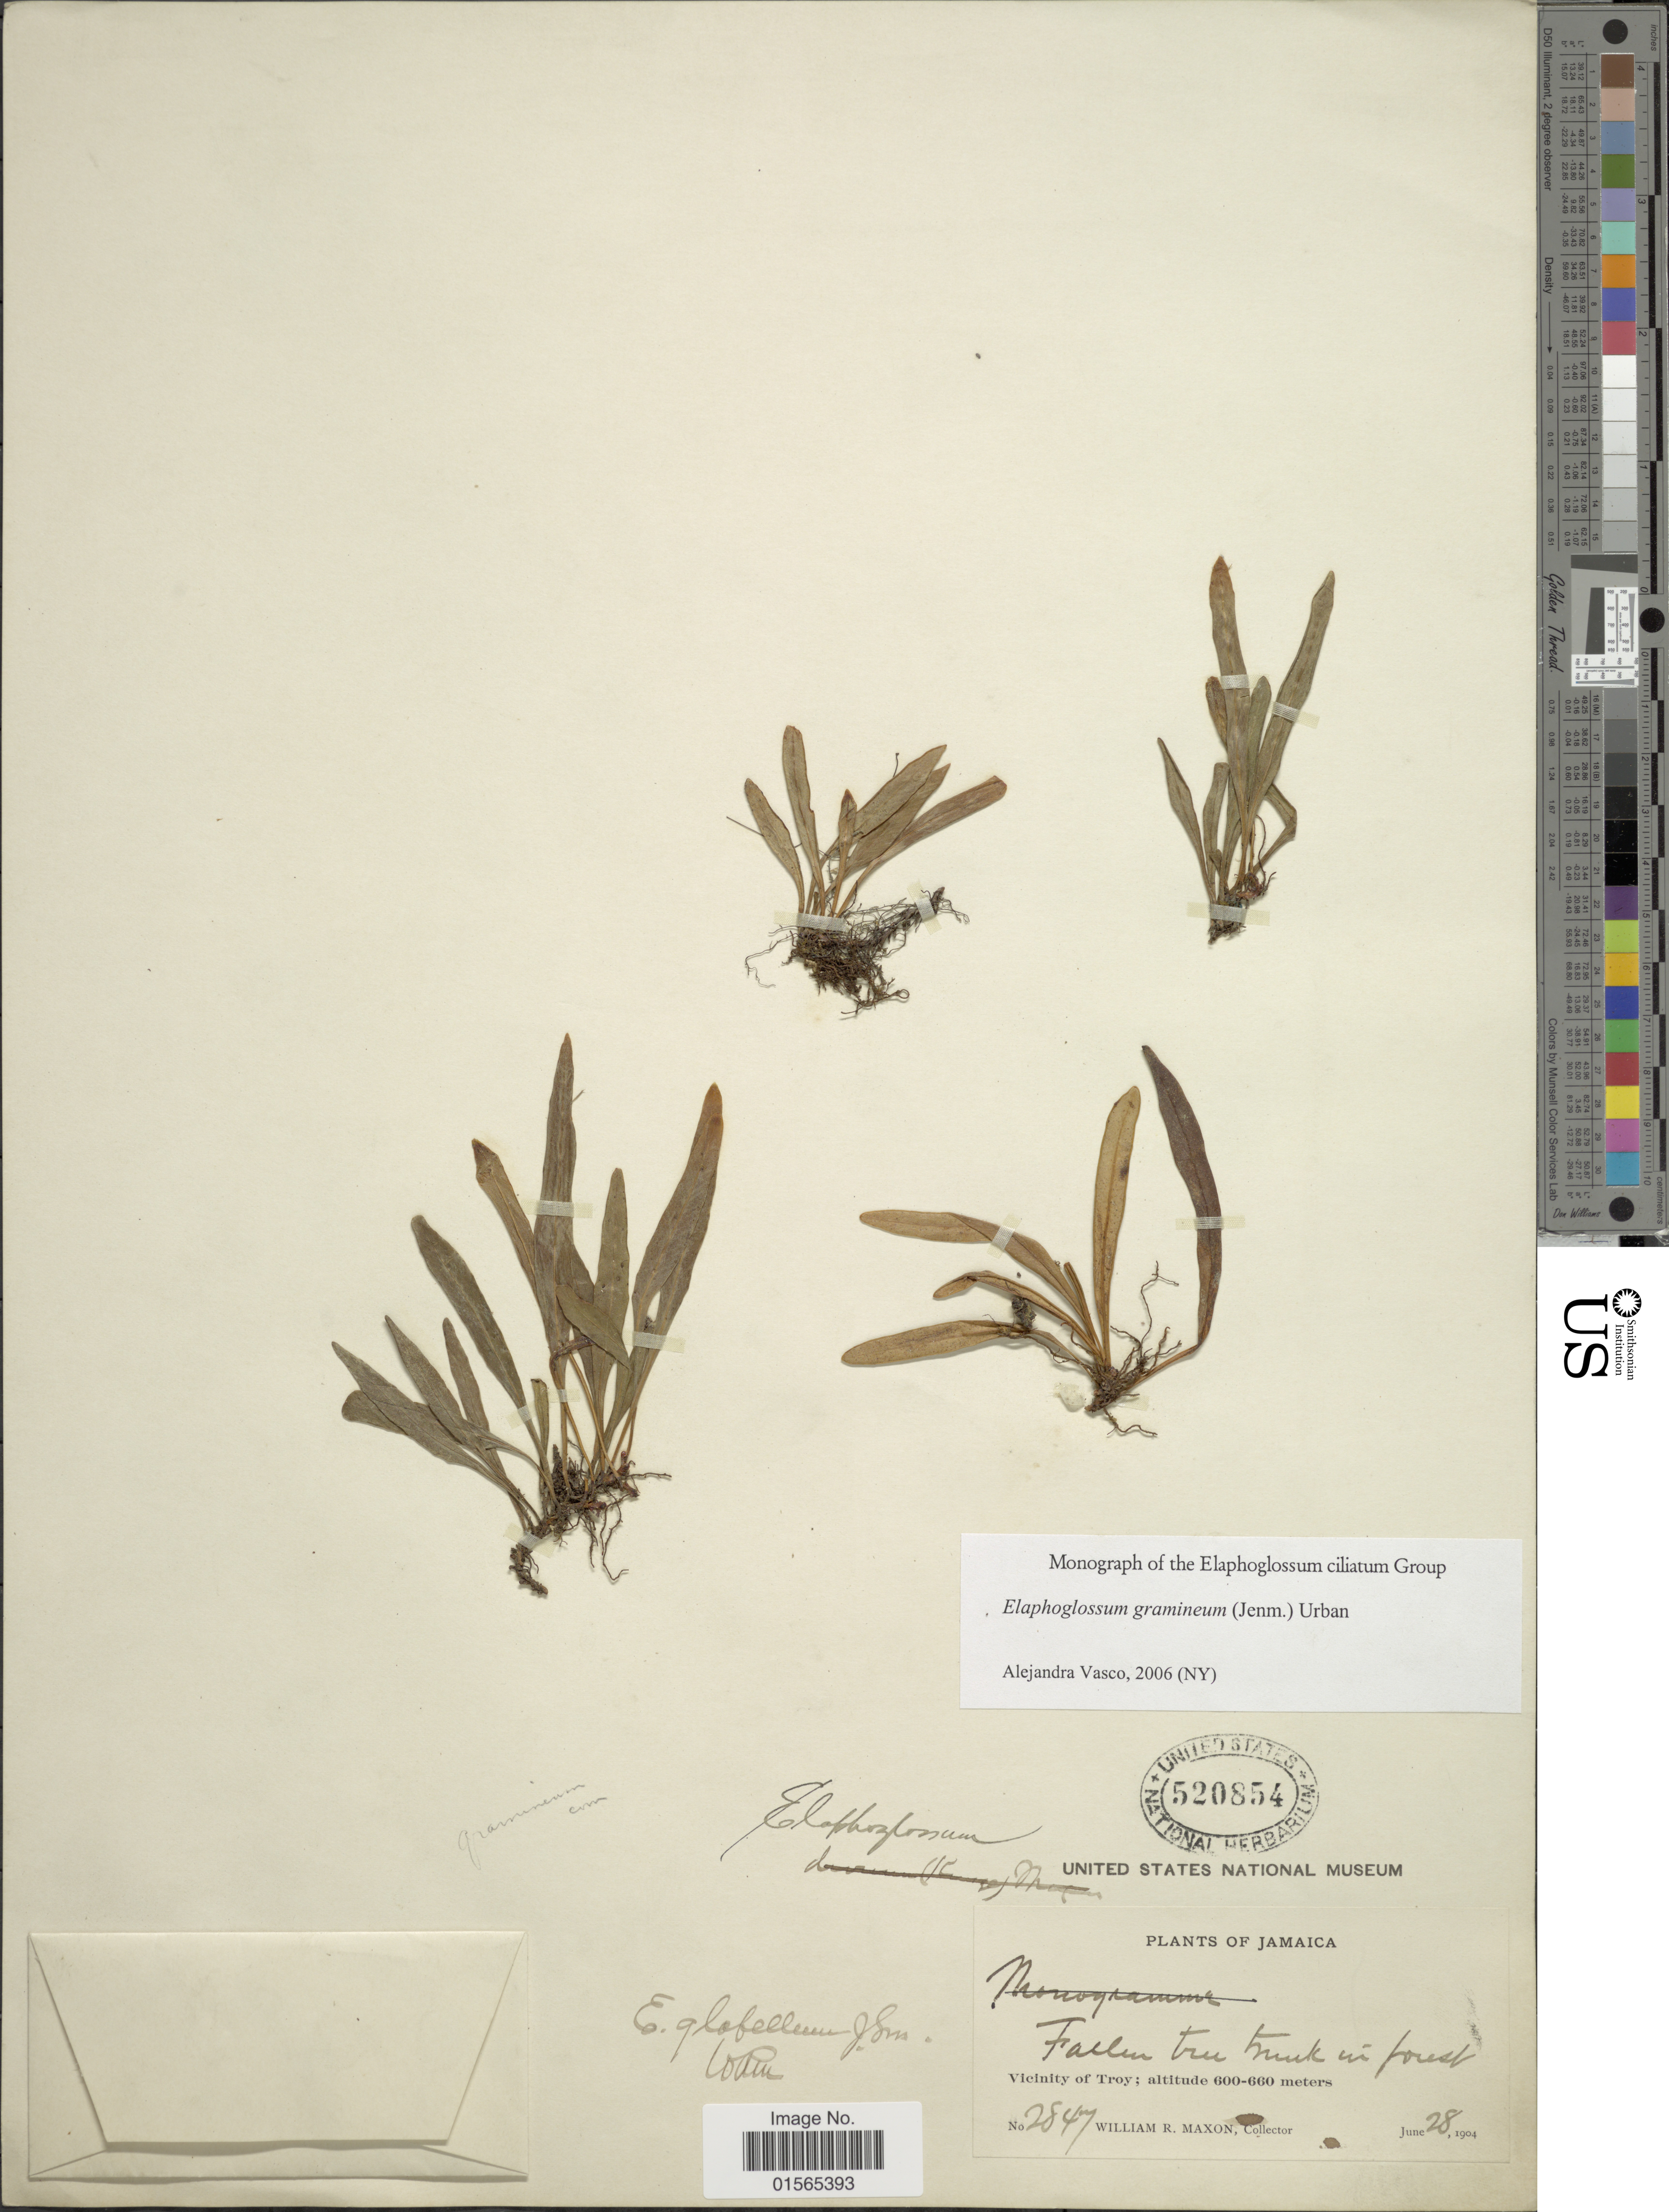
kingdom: Plantae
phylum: Tracheophyta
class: Polypodiopsida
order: Polypodiales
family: Dryopteridaceae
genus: Elaphoglossum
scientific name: Elaphoglossum gramineum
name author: (Jenman) Urb.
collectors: W. R. Maxon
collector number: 2847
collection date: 1904-06-28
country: Jamaica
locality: Vicinity of Troy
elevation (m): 600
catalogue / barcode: US 520854